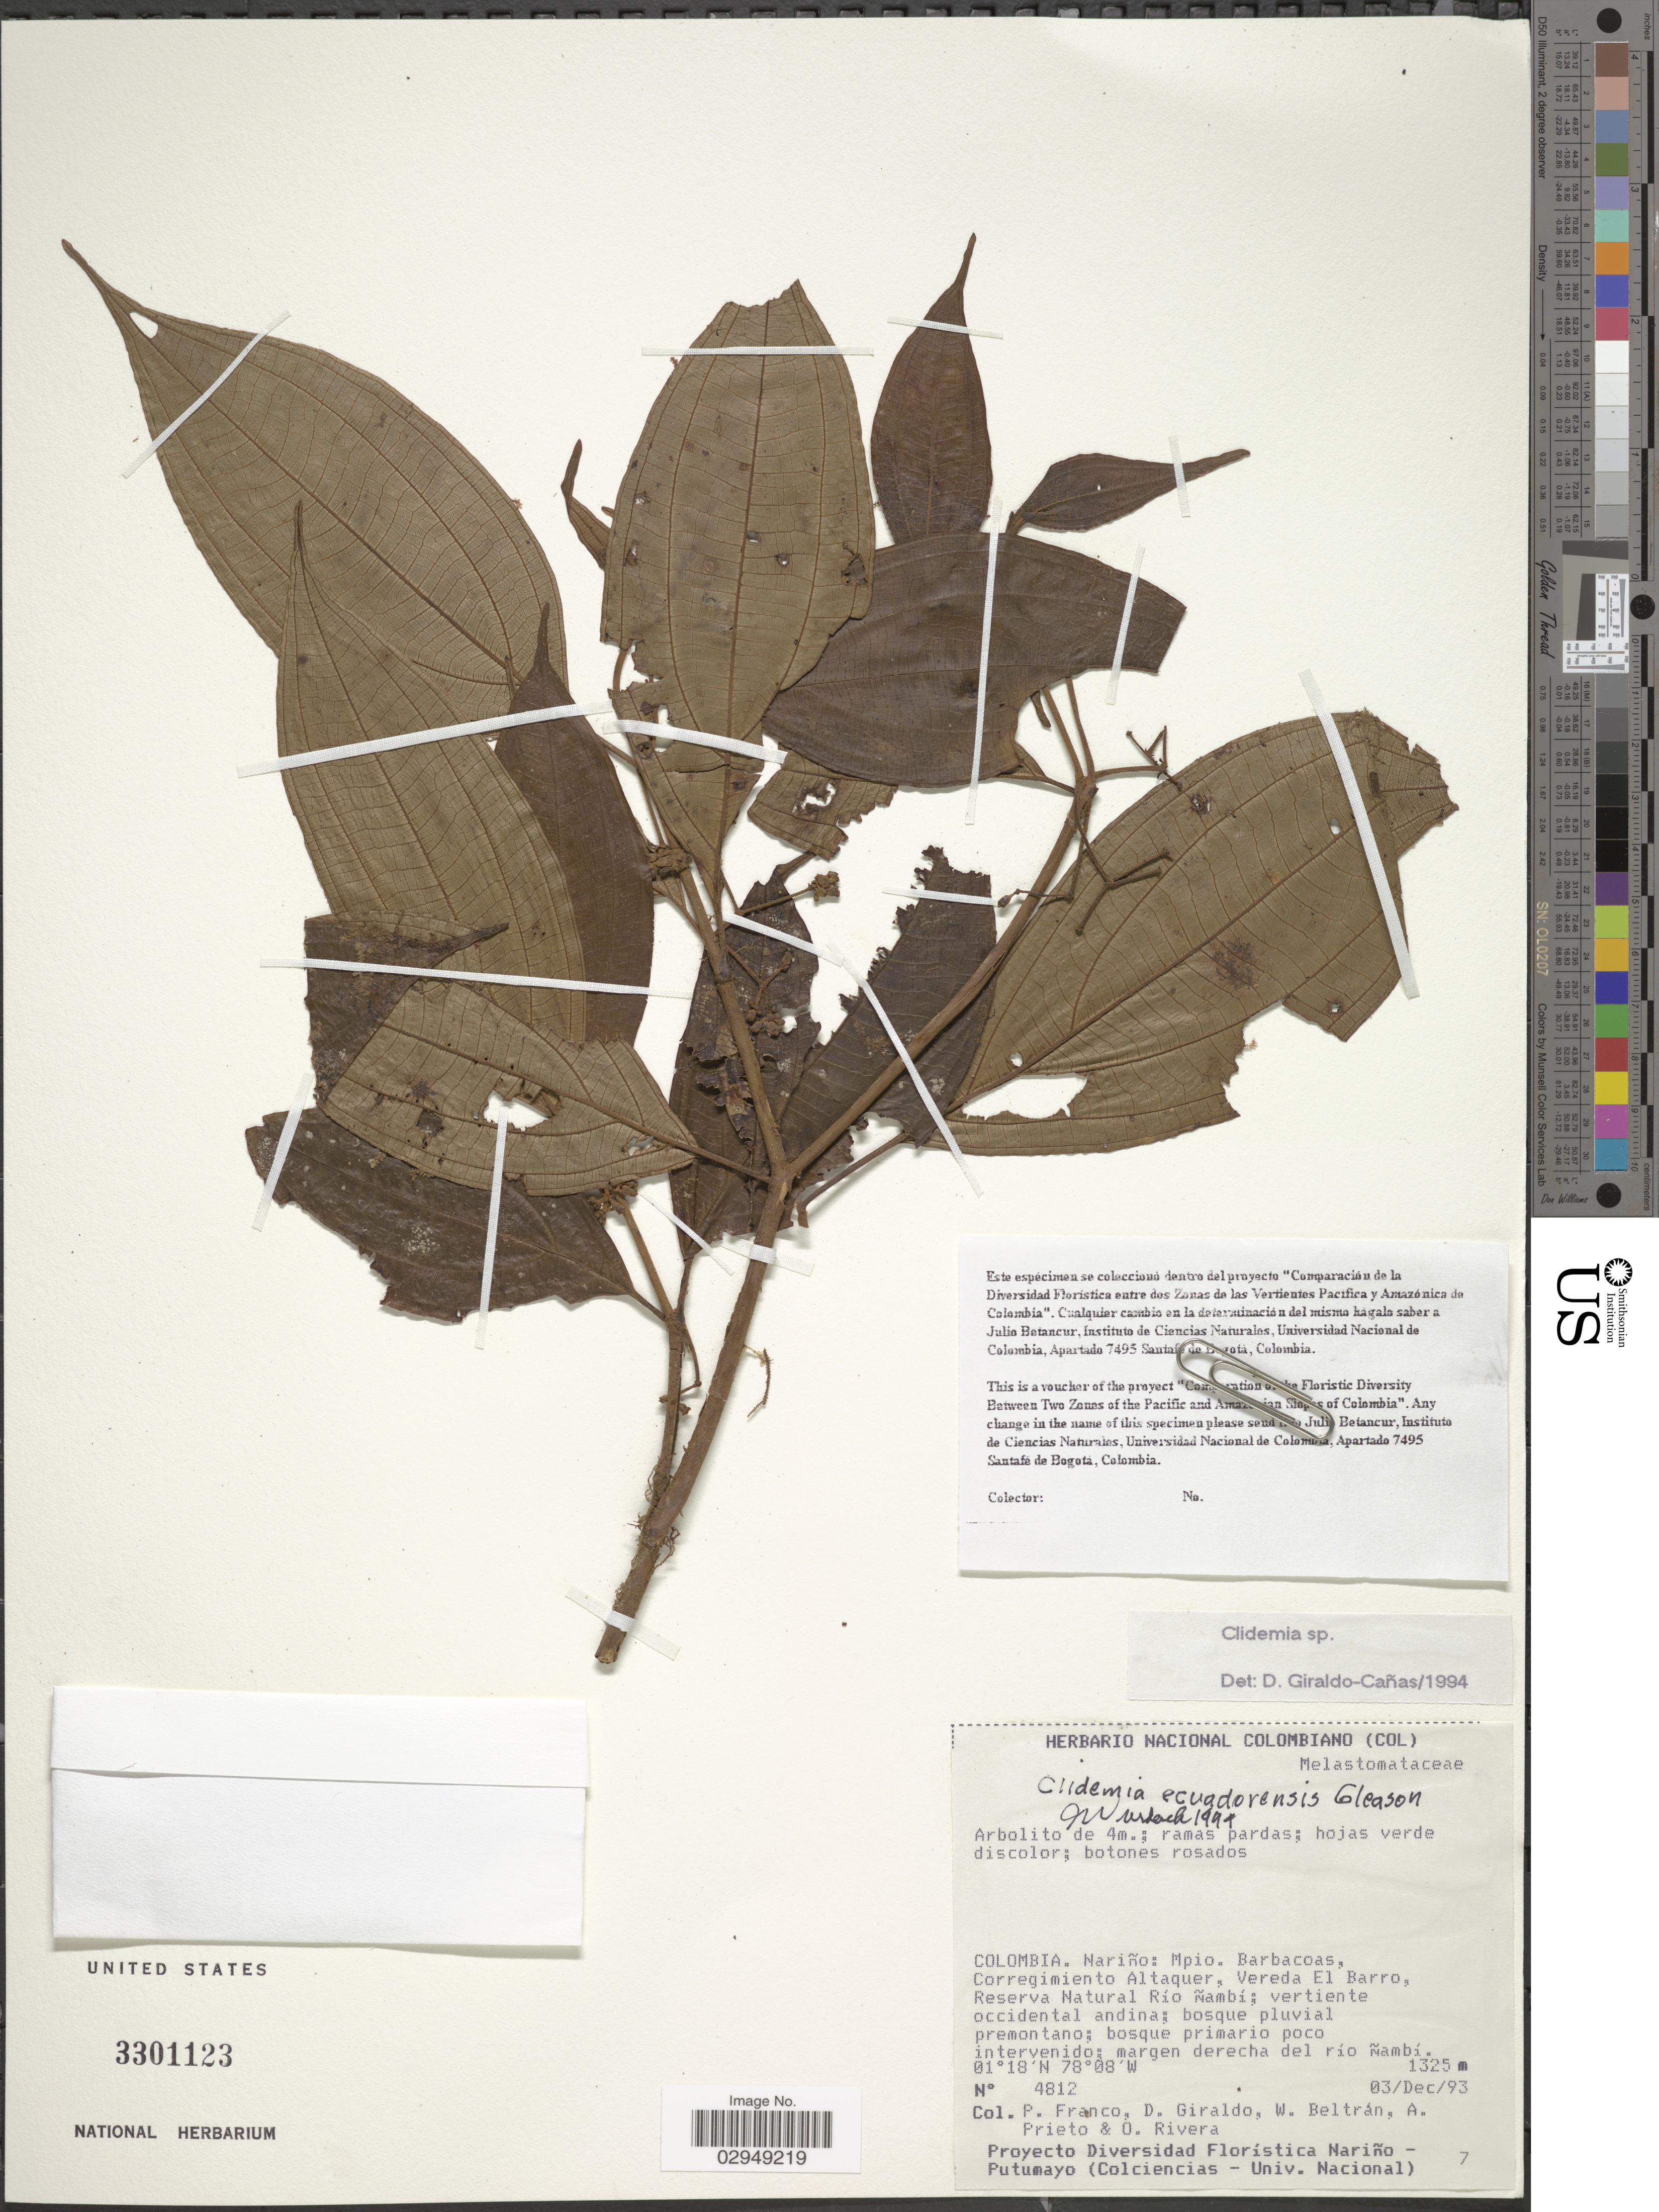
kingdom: Plantae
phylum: Tracheophyta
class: Magnoliopsida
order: Myrtales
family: Melastomataceae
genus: Clidemia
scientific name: Clidemia ecuadorensis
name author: Gleason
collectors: P. Franco, D. Giraldo, W. Beltran, A. Prieto & O. Rivera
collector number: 4812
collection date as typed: Transcribed d/m/y: 3/12/93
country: Colombia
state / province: Nariño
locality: Mpio. Barbacoas, Corregimiento Altaquer, Vereda El Barro, Reserva Natural Río ñambi, vertiente occidental andina, margen derecha del río ñambi.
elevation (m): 1325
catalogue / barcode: US 3301123